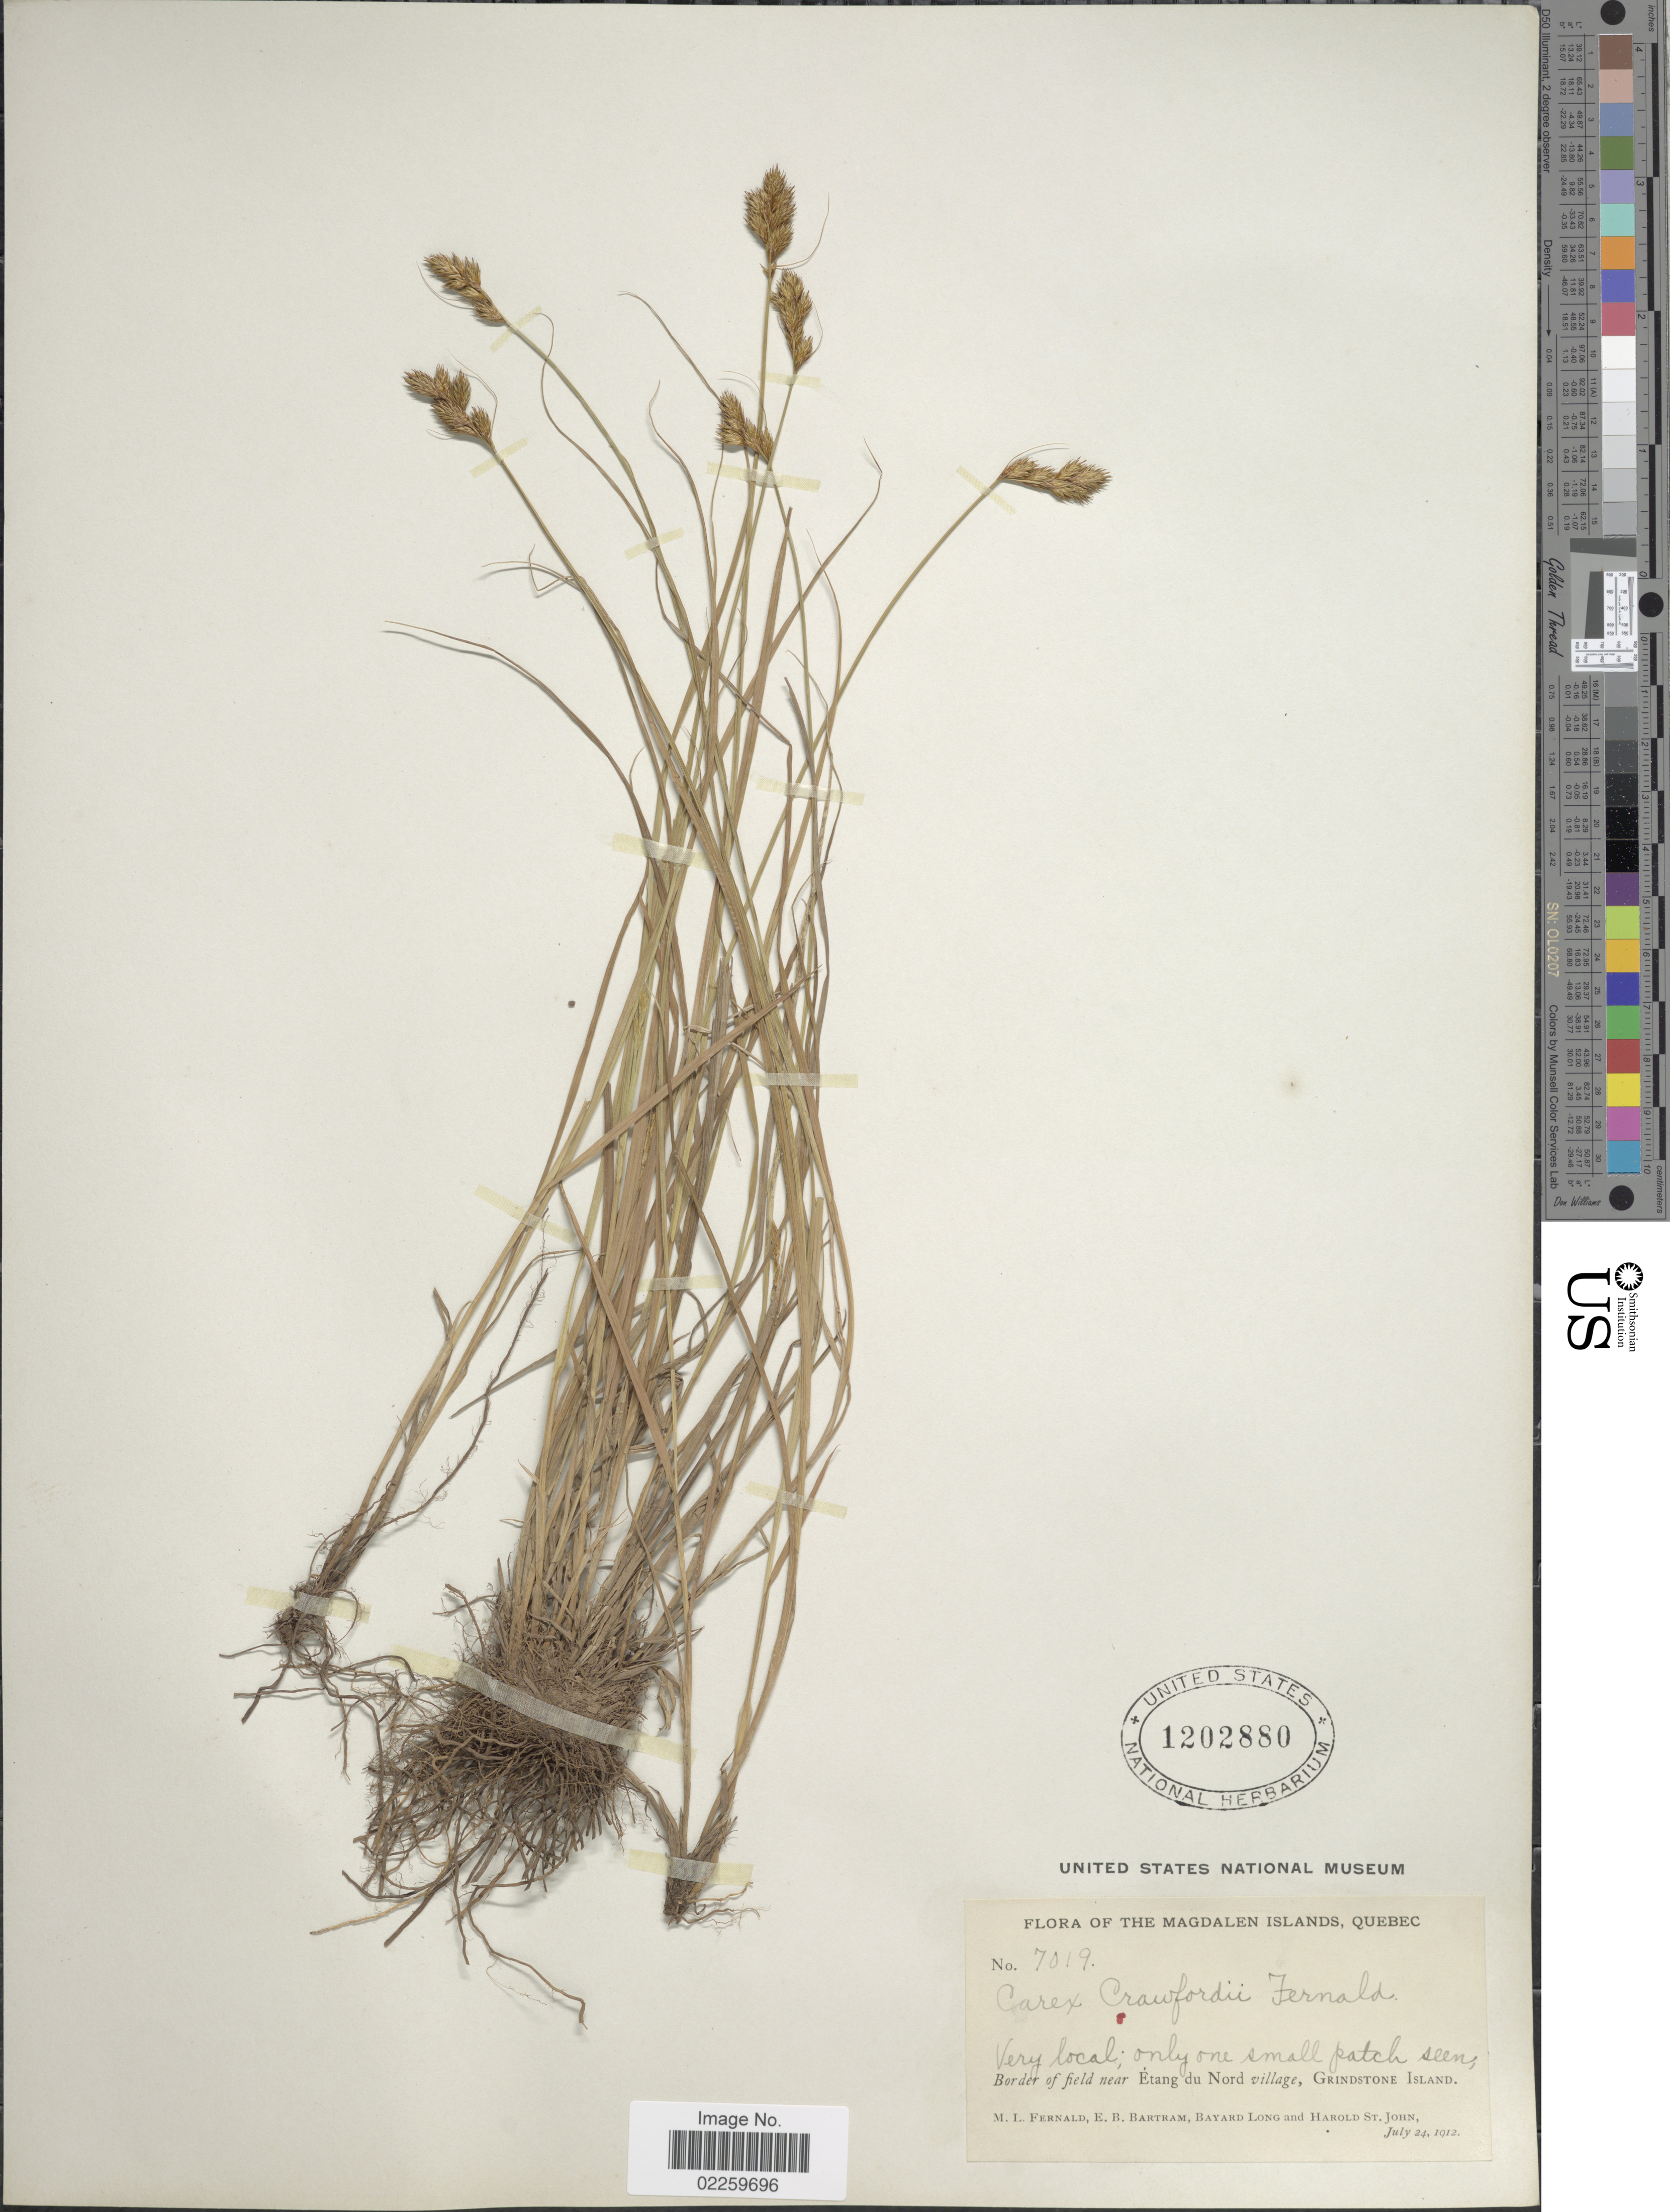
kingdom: Plantae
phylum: Tracheophyta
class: Liliopsida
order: Poales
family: Cyperaceae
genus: Carex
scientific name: Carex crawfordii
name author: Fernald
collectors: M. L. Fernald, E. B. Bartram, B. Long & H. St. John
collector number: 7019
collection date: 1912-07-24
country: Canada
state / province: Quebec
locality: The Magdalen Islands, border of field near Etang du Nord village, Grindstone Island.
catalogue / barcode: US 1202880